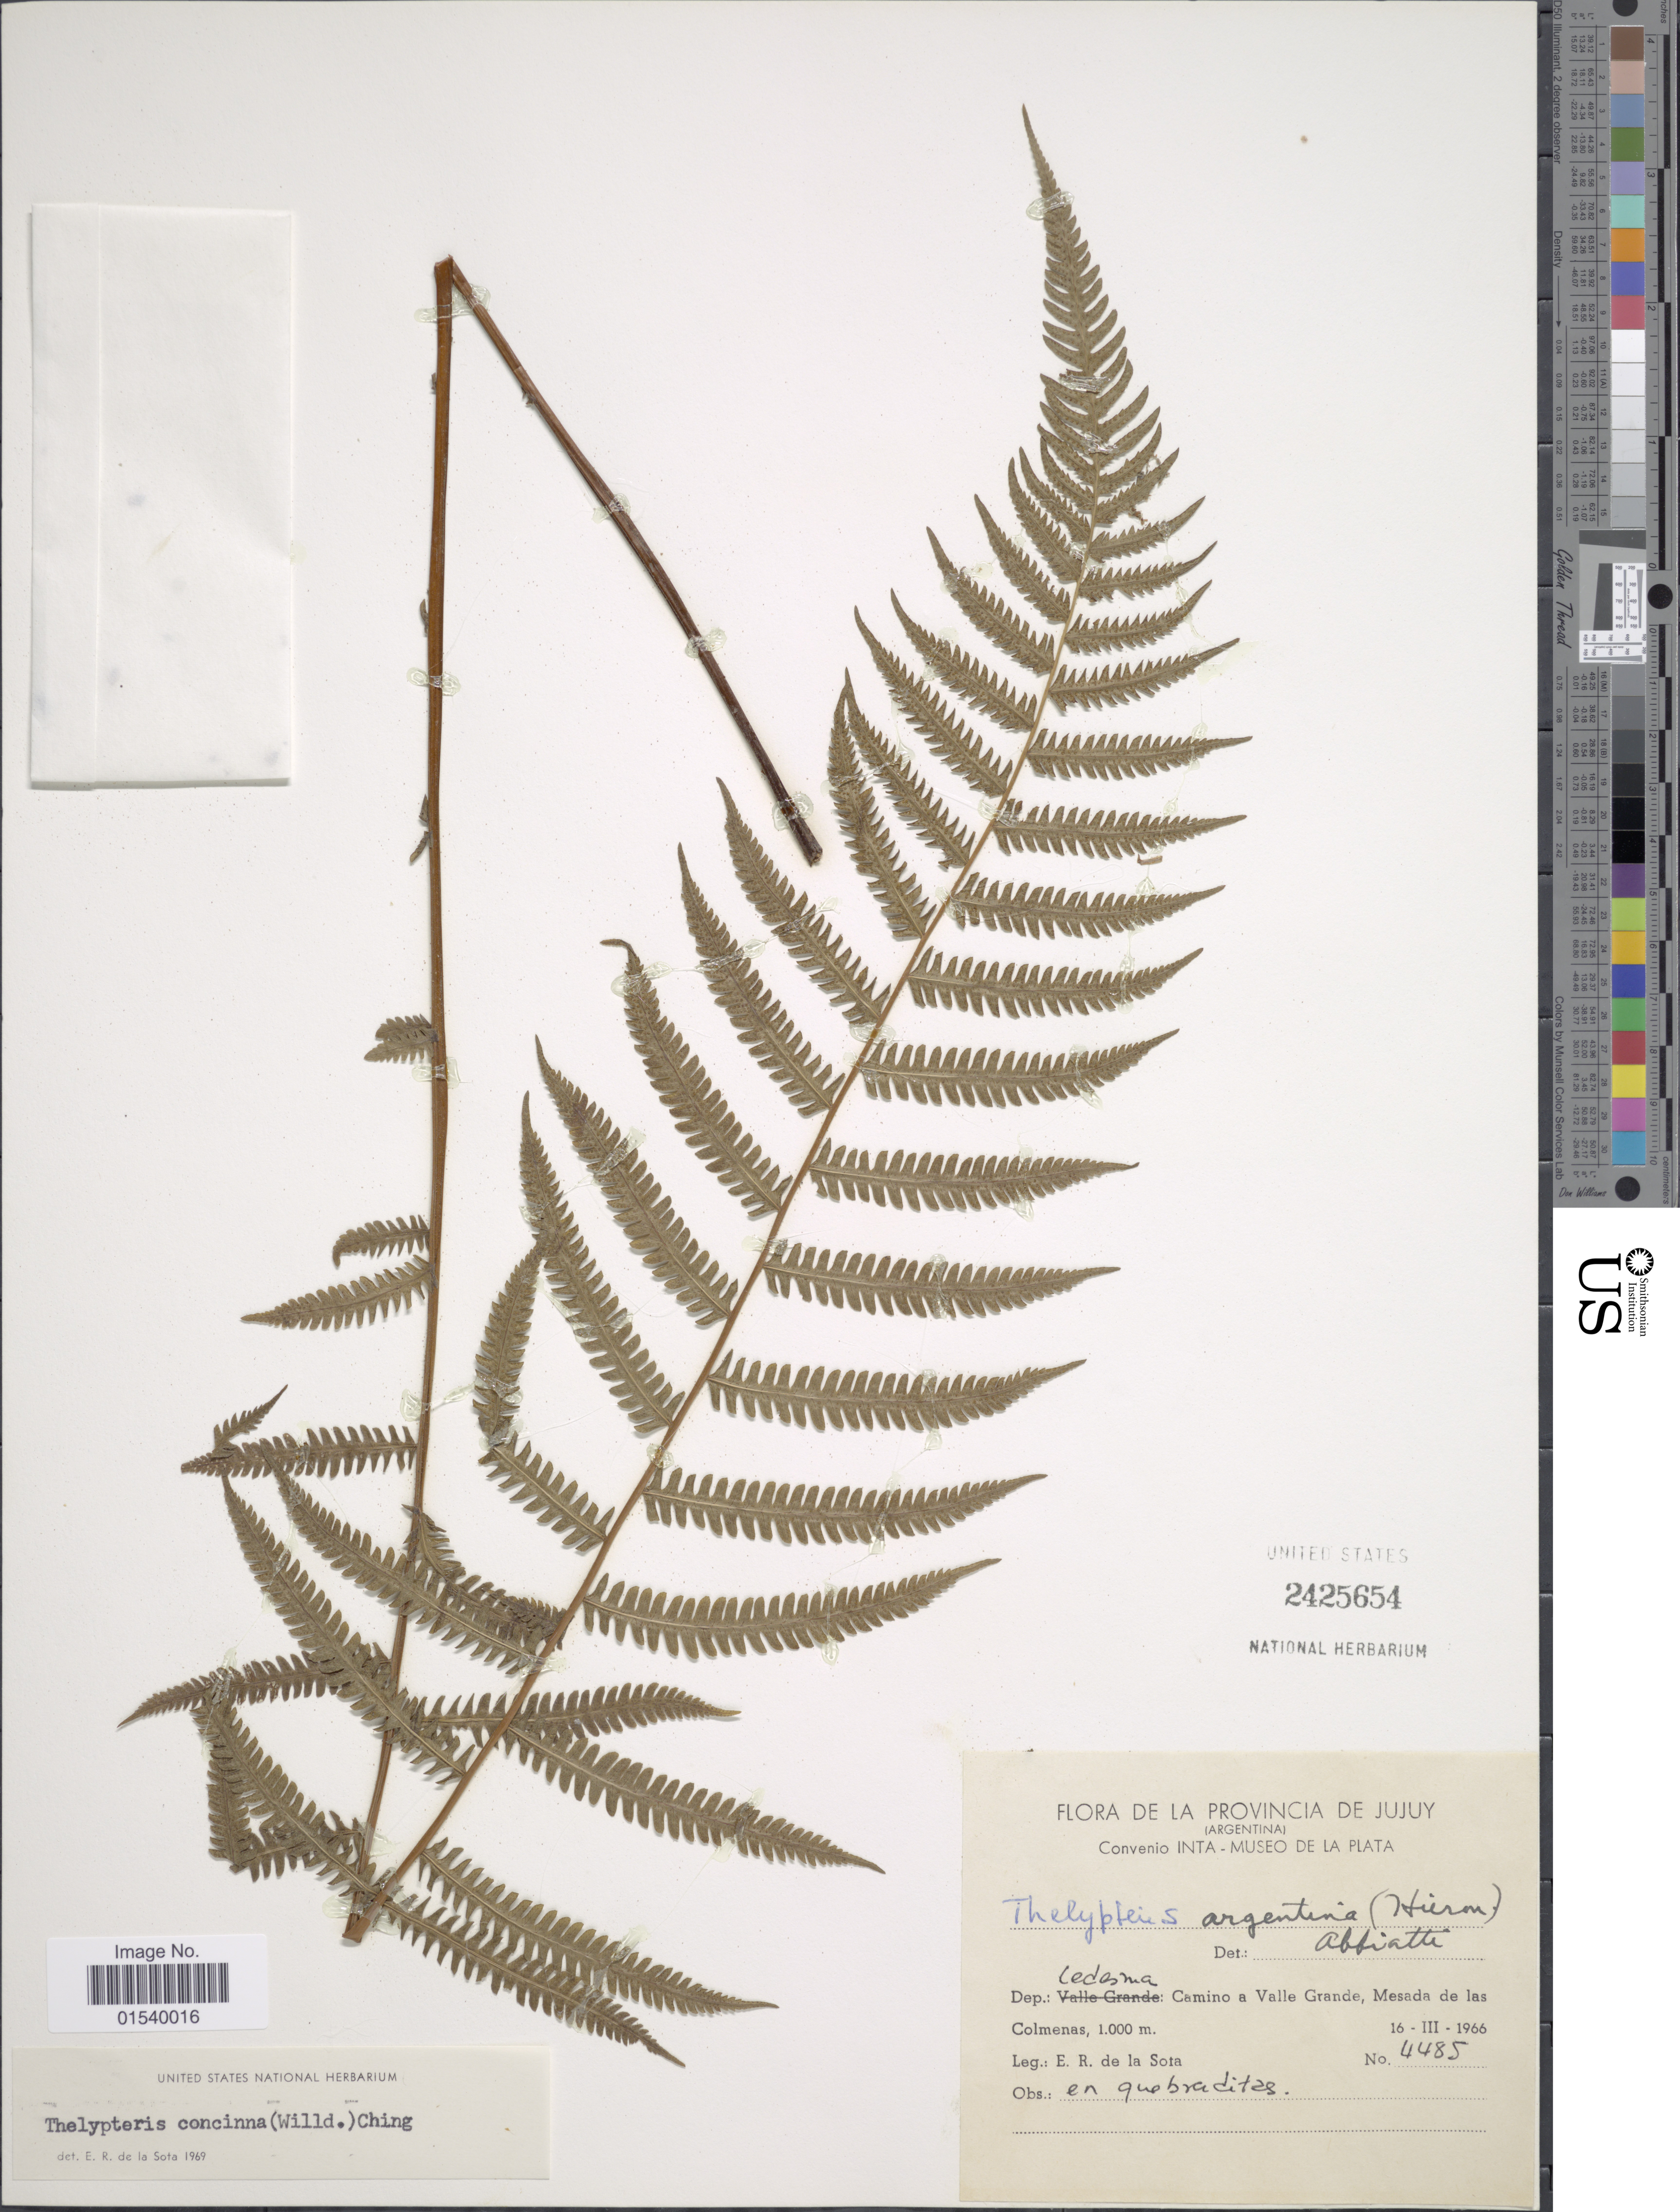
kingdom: Plantae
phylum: Tracheophyta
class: Polypodiopsida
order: Polypodiales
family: Thelypteridaceae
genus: Amauropelta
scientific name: Amauropelta concinna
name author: (Willd.) Pic. Serm.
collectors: E. R. de la Sota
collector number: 4485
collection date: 1966-03-16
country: Argentina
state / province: Jujuy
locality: Convenio INTA-Museo de la Plata, Ledesma: Camino a Valle Grande, Mesa da de las Colmenas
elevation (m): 1000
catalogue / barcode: US 2425654